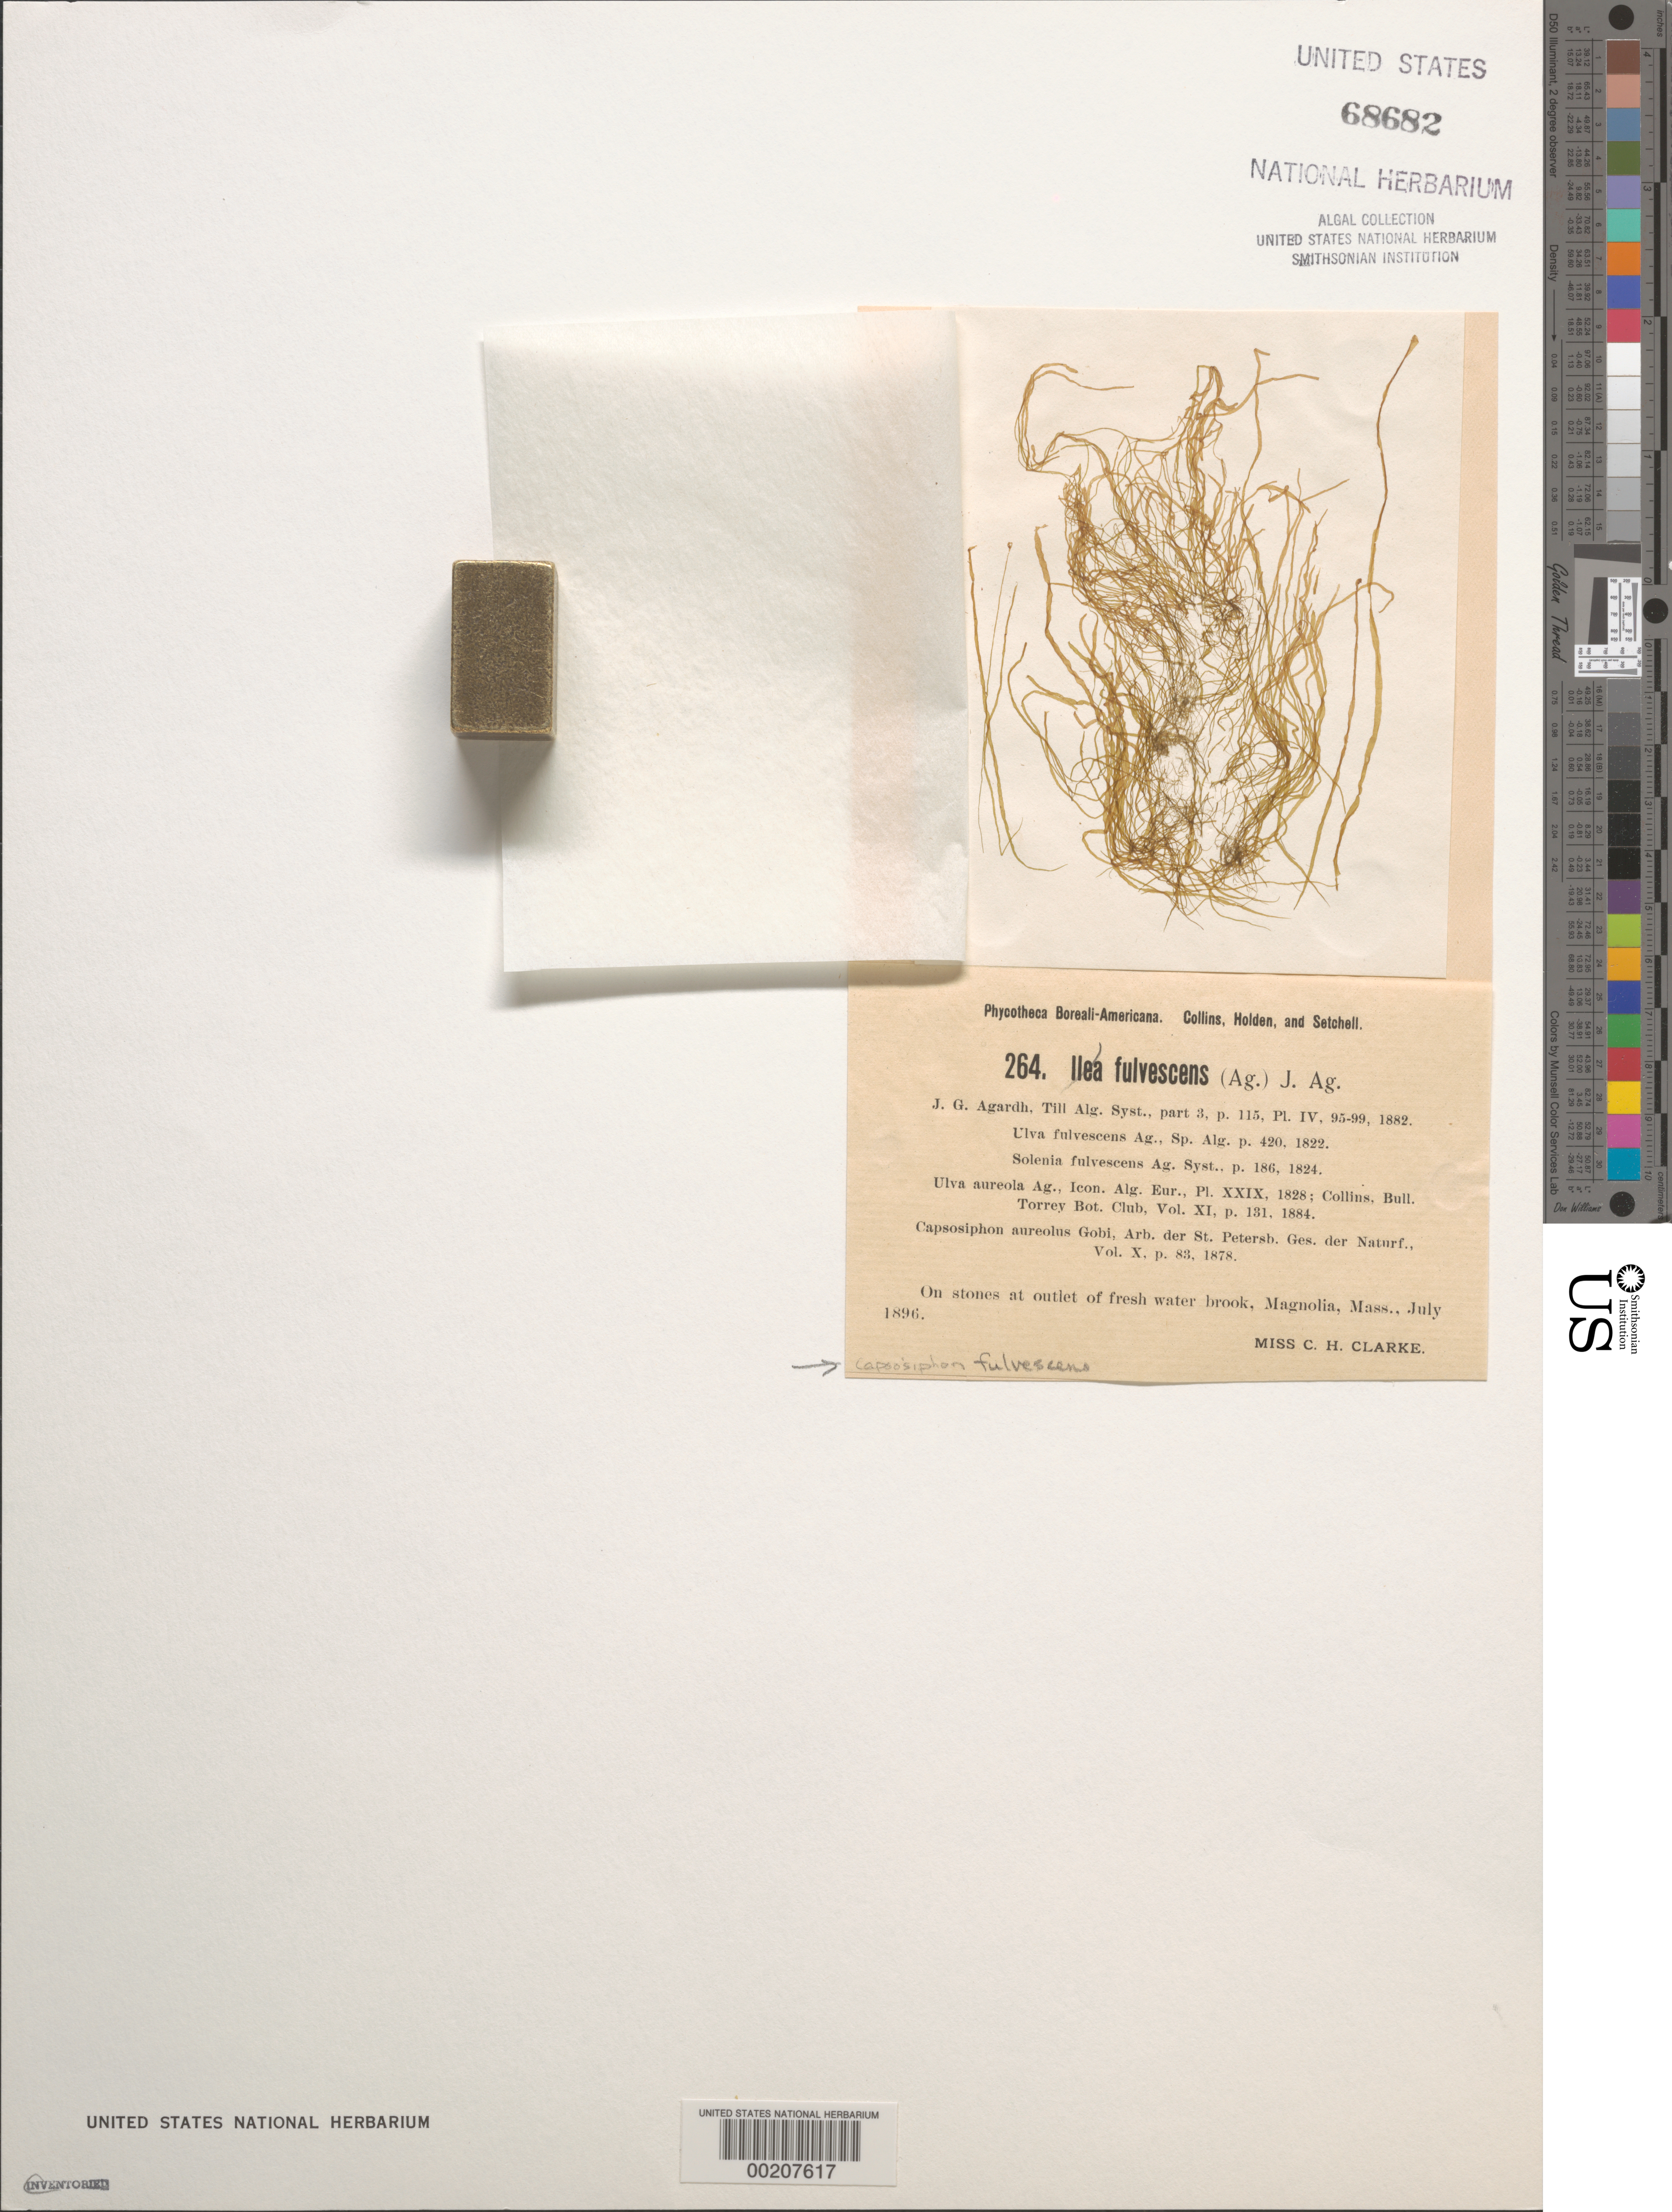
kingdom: Plantae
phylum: Chlorophyta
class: Ulvophyceae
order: Ulotrichales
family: Ulotrichaceae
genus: Capsosiphon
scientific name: Capsosiphon fulvescens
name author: (C. Agardh) Setchell & N.L. Gardner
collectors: C. H. Clarke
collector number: PB-A 264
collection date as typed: Jul 1896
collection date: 1896-07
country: United States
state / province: Massachusetts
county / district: Essex County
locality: Magnolia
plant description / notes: Collins, Holden & Setchell, Phycotheca Boreali-Americana, as Ilea fulvescens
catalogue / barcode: US 68682